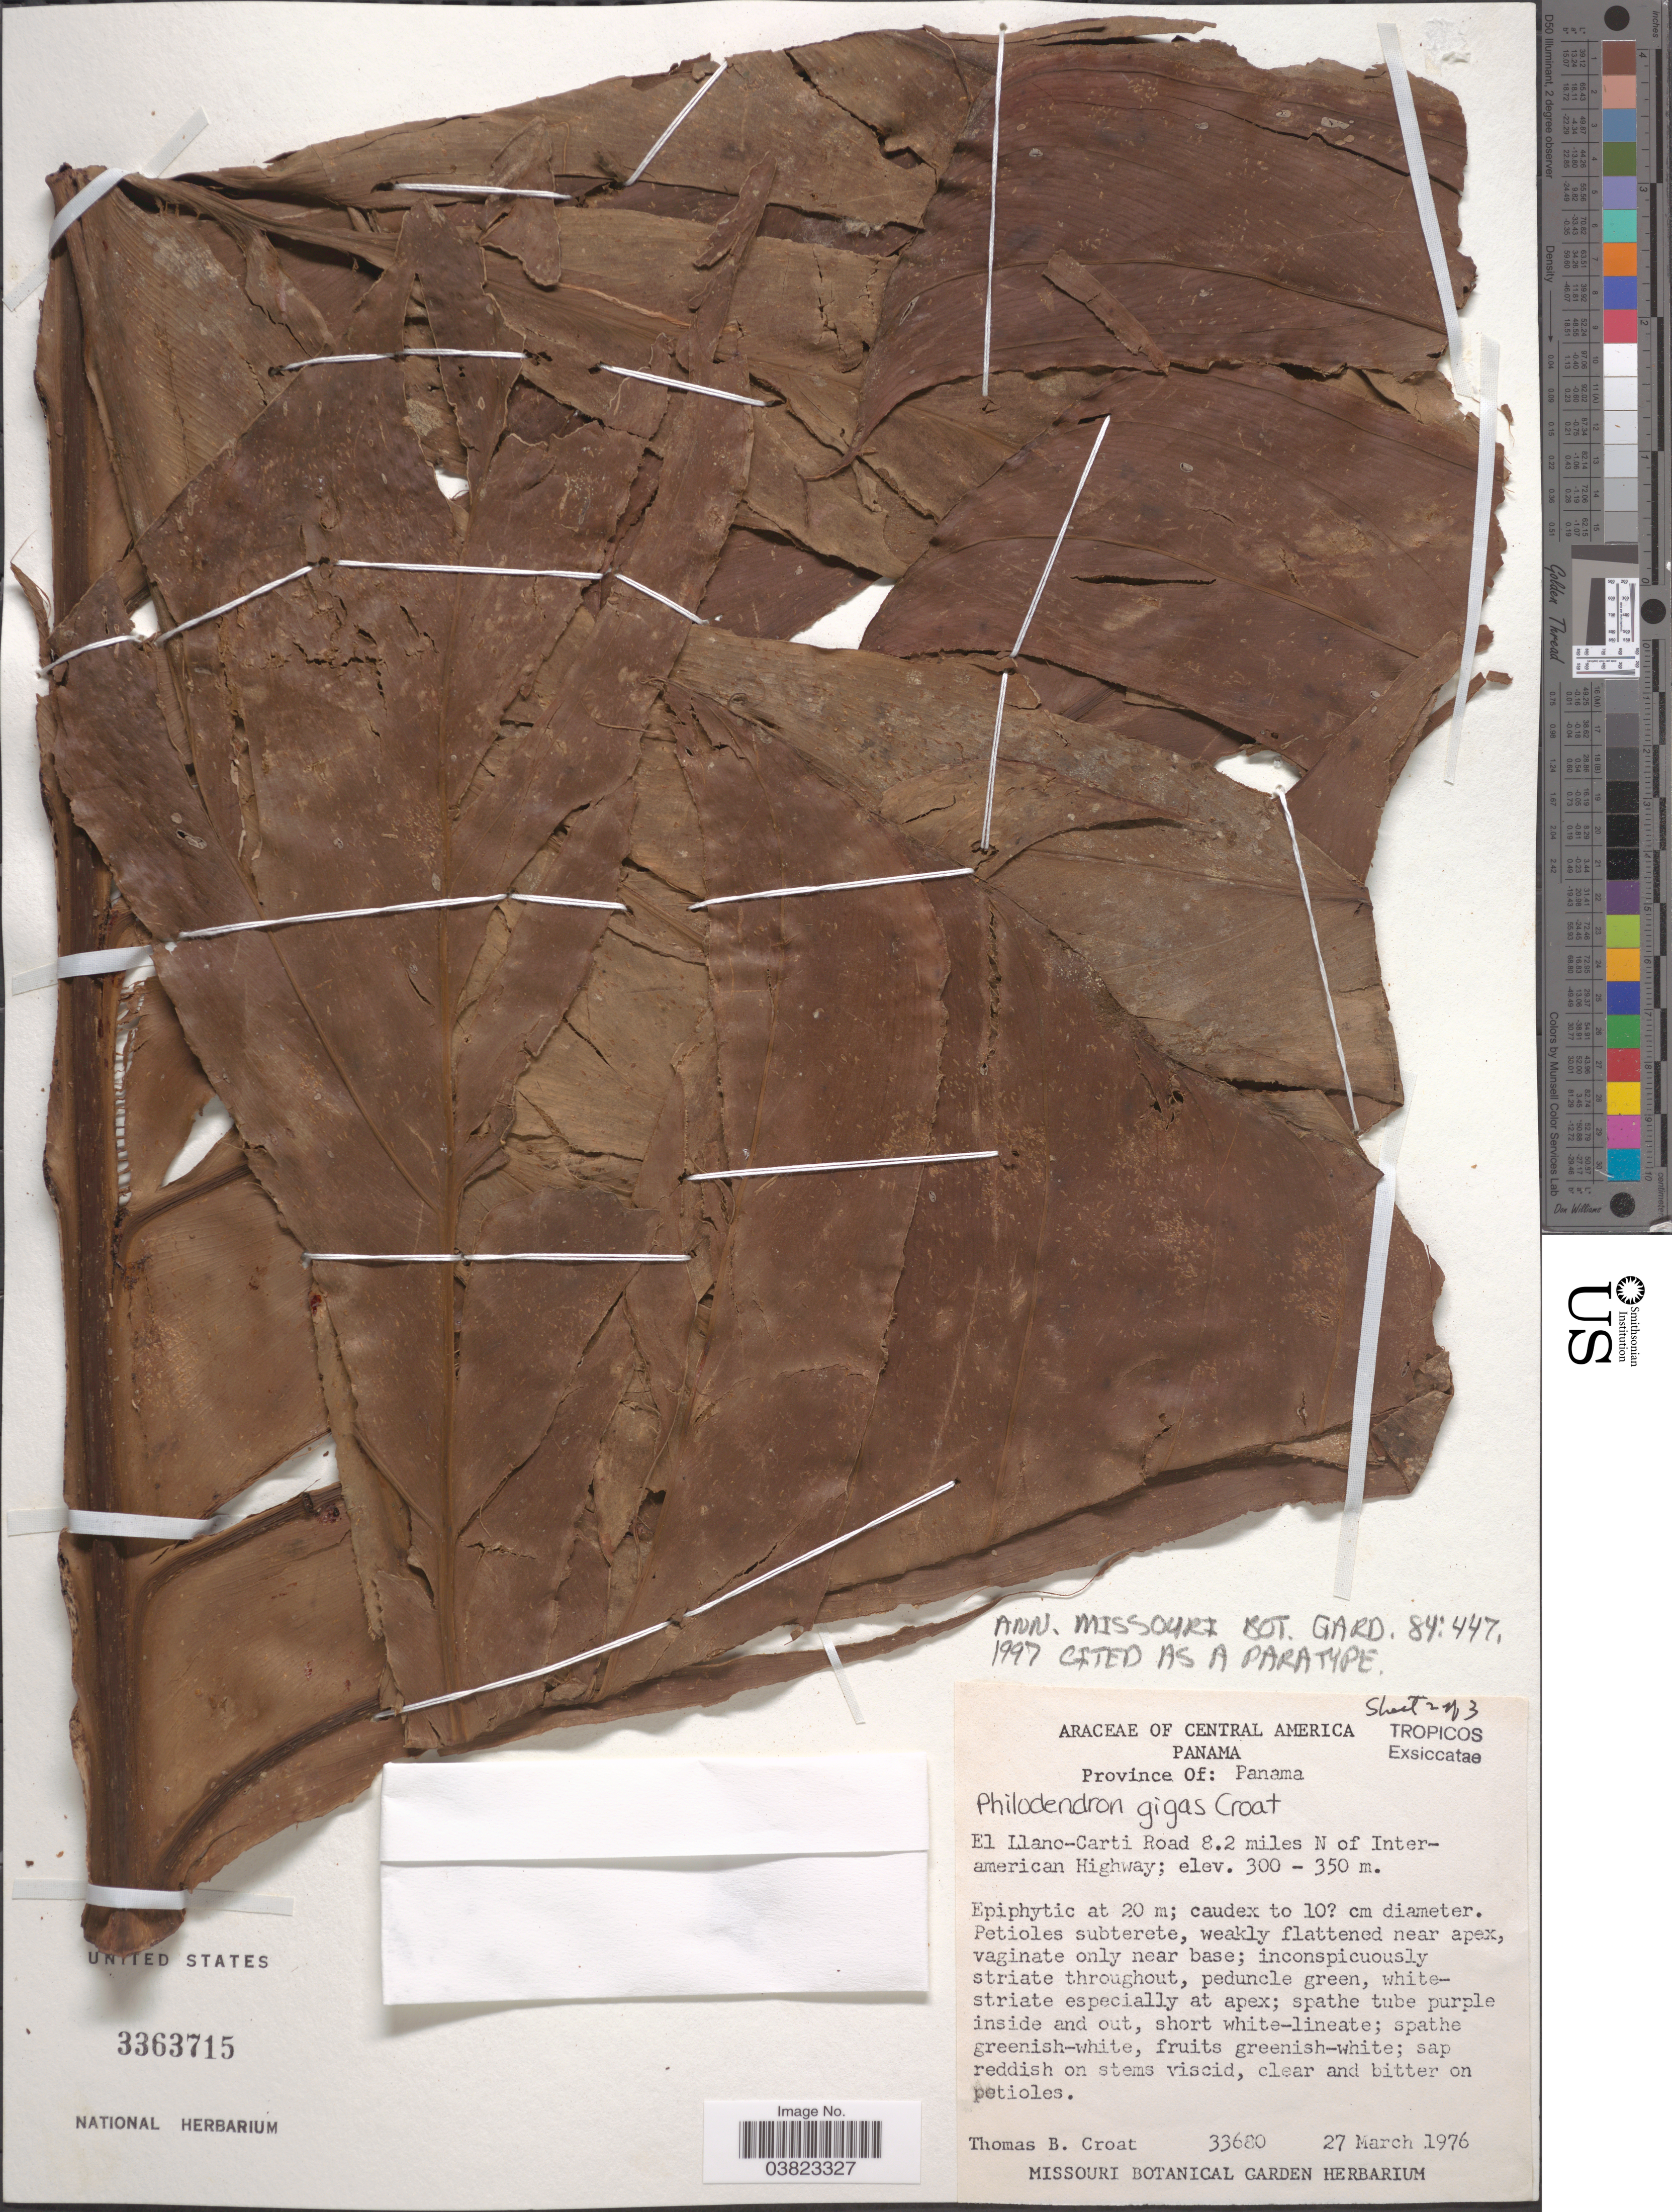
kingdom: Plantae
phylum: Tracheophyta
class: Liliopsida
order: Alismatales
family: Araceae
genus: Philodendron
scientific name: Philodendron gigas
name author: Croat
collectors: T. B. Croat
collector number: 33680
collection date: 1976-03-27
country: Panama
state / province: Panamá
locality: El Llano-Carti Road 8.2 miles N of Inter-american Highway.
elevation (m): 300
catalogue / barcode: US 3363715